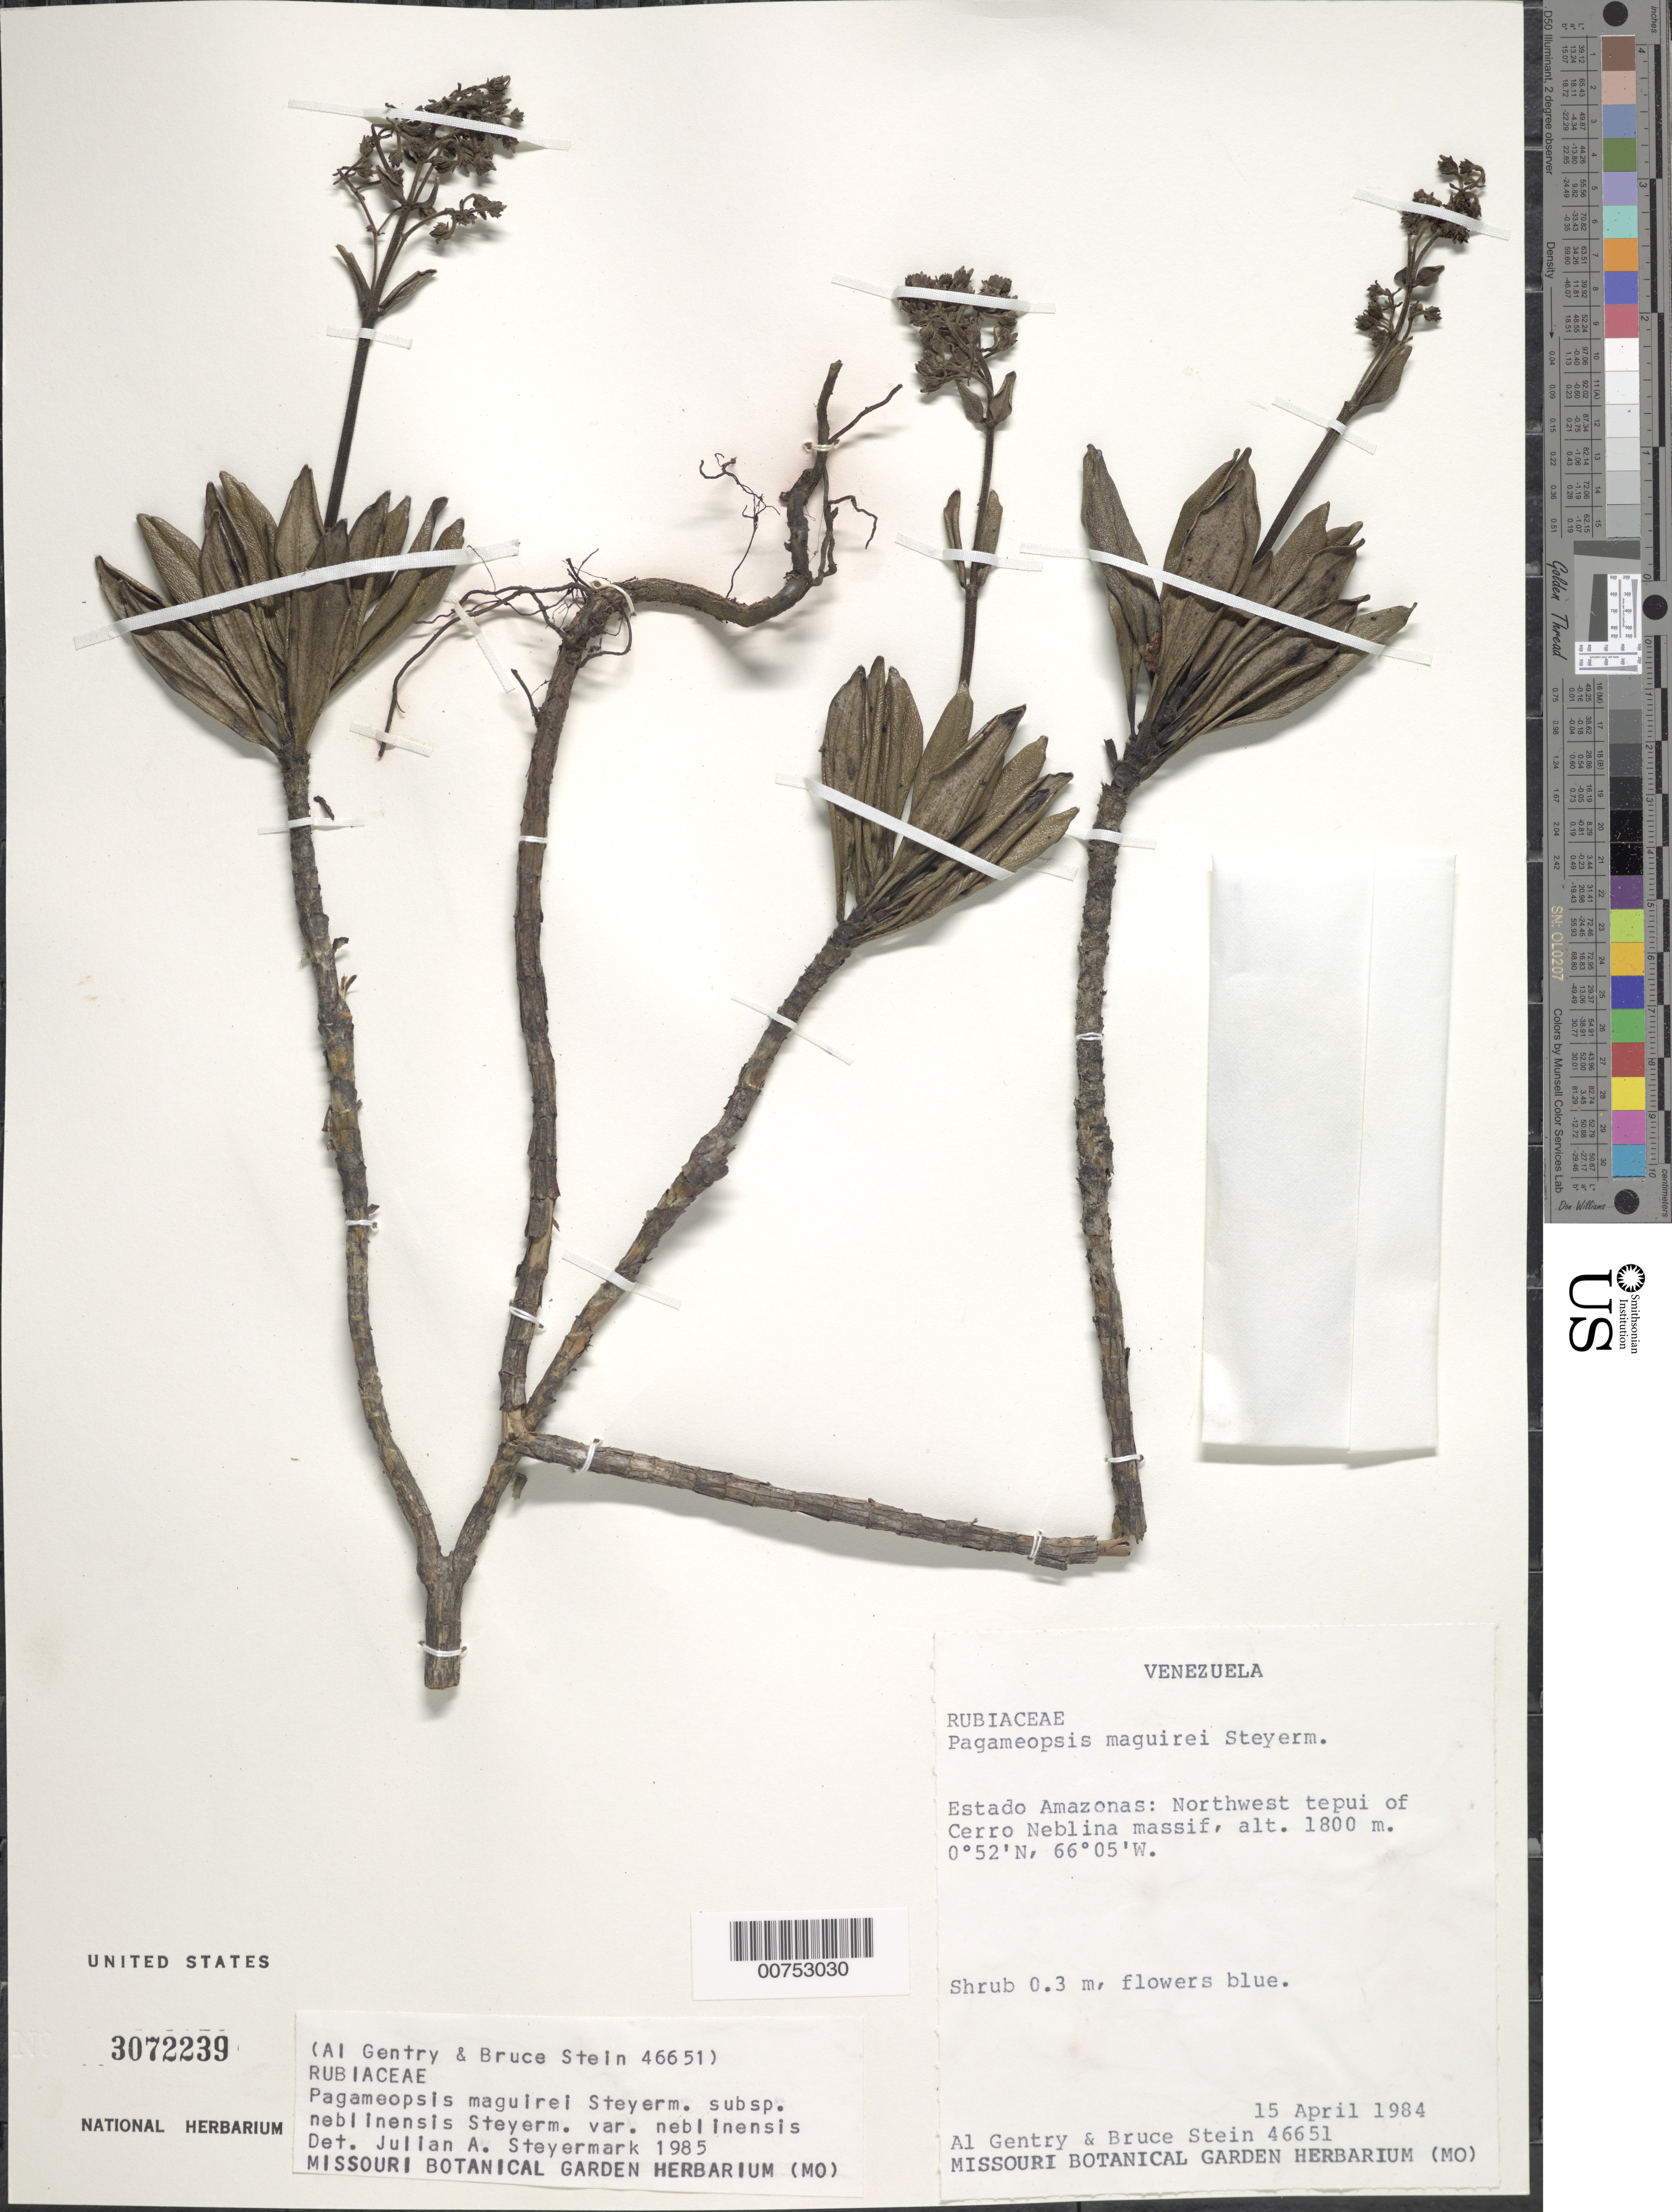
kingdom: Plantae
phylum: Tracheophyta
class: Magnoliopsida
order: Gentianales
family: Rubiaceae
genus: Pagameopsis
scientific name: Pagameopsis maguirei var. neblinensis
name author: Steyerm.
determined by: Steyermark, Julian A., (VEN)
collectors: A. H. Gentry & B. Stein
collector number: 46651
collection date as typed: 15-Apr-84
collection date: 1984-04-15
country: Venezuela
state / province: Amazonas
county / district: Río Negro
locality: Cerro de La Neblina Massif, northwest tepuí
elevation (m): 1800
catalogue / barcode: US 3072239